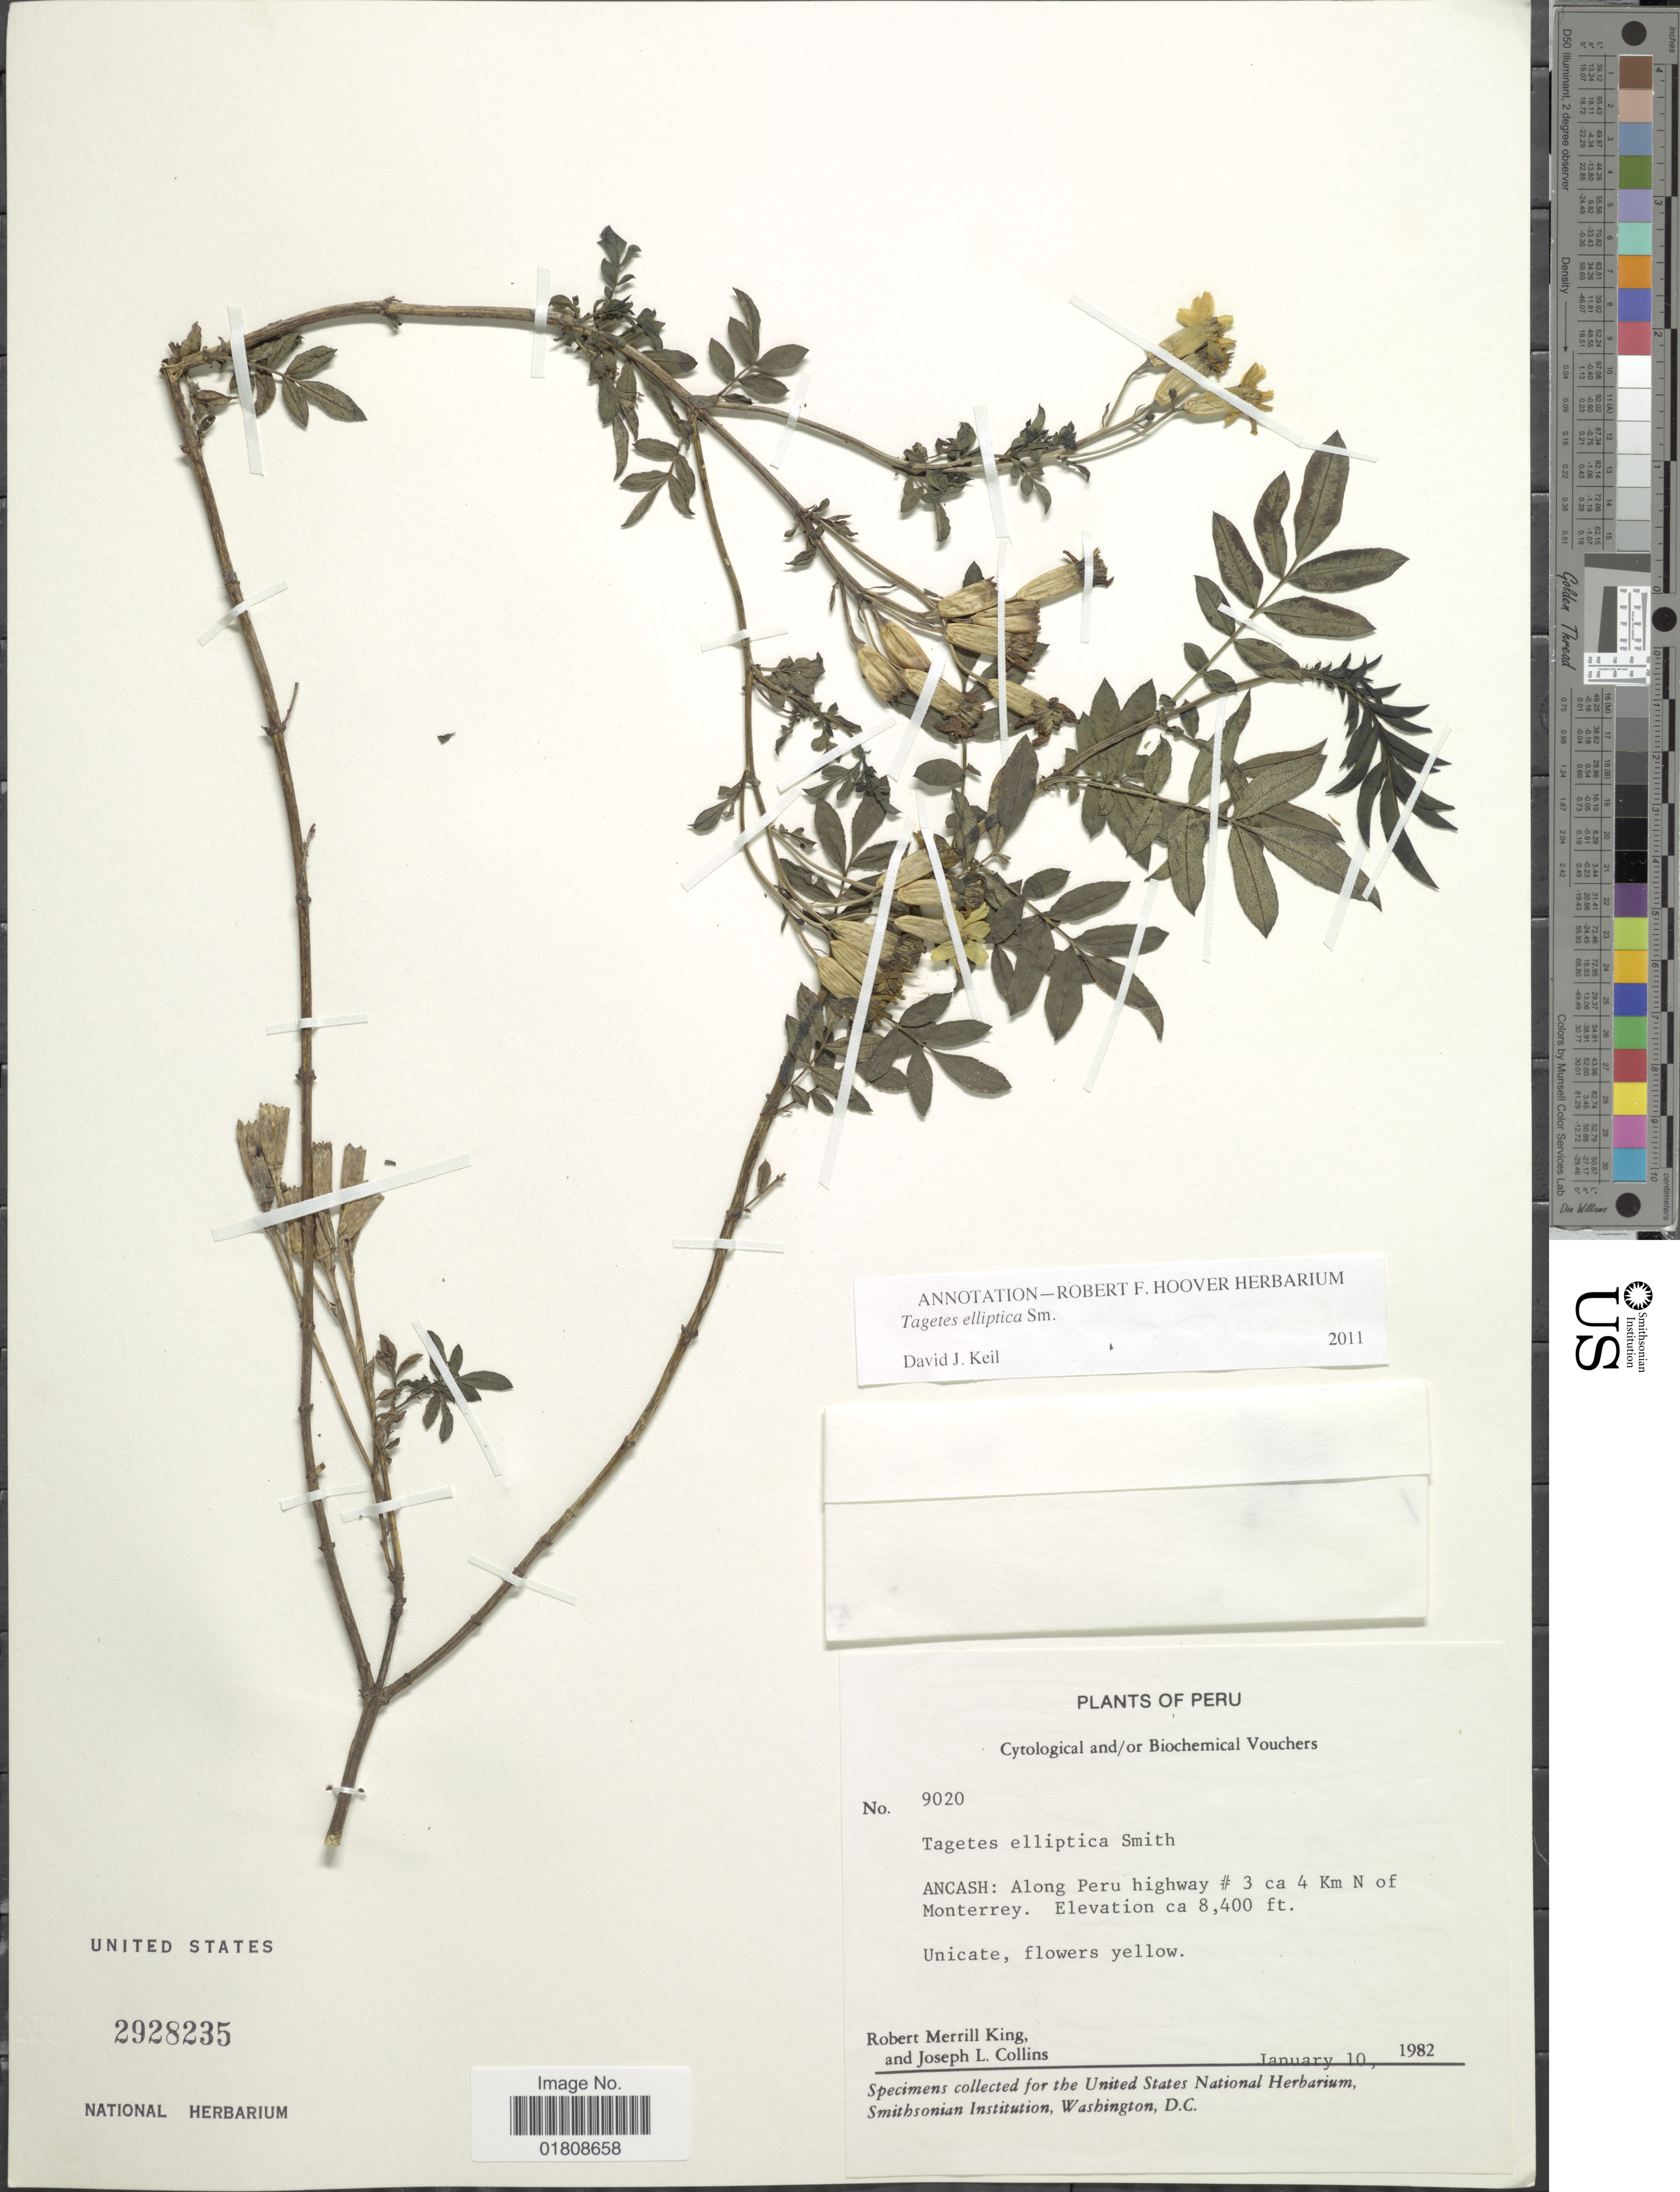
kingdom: Plantae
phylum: Tracheophyta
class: Magnoliopsida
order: Asterales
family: Asteraceae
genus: Tagetes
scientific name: Tagetes elliptica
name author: Sm. in Rees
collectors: R. M. King & J. L. Collins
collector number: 9020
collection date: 1982-01-10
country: Peru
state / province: Ancash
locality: Along Peru Highway #3 ca 4 km N of Monterrey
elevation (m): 2560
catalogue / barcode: US 2928235